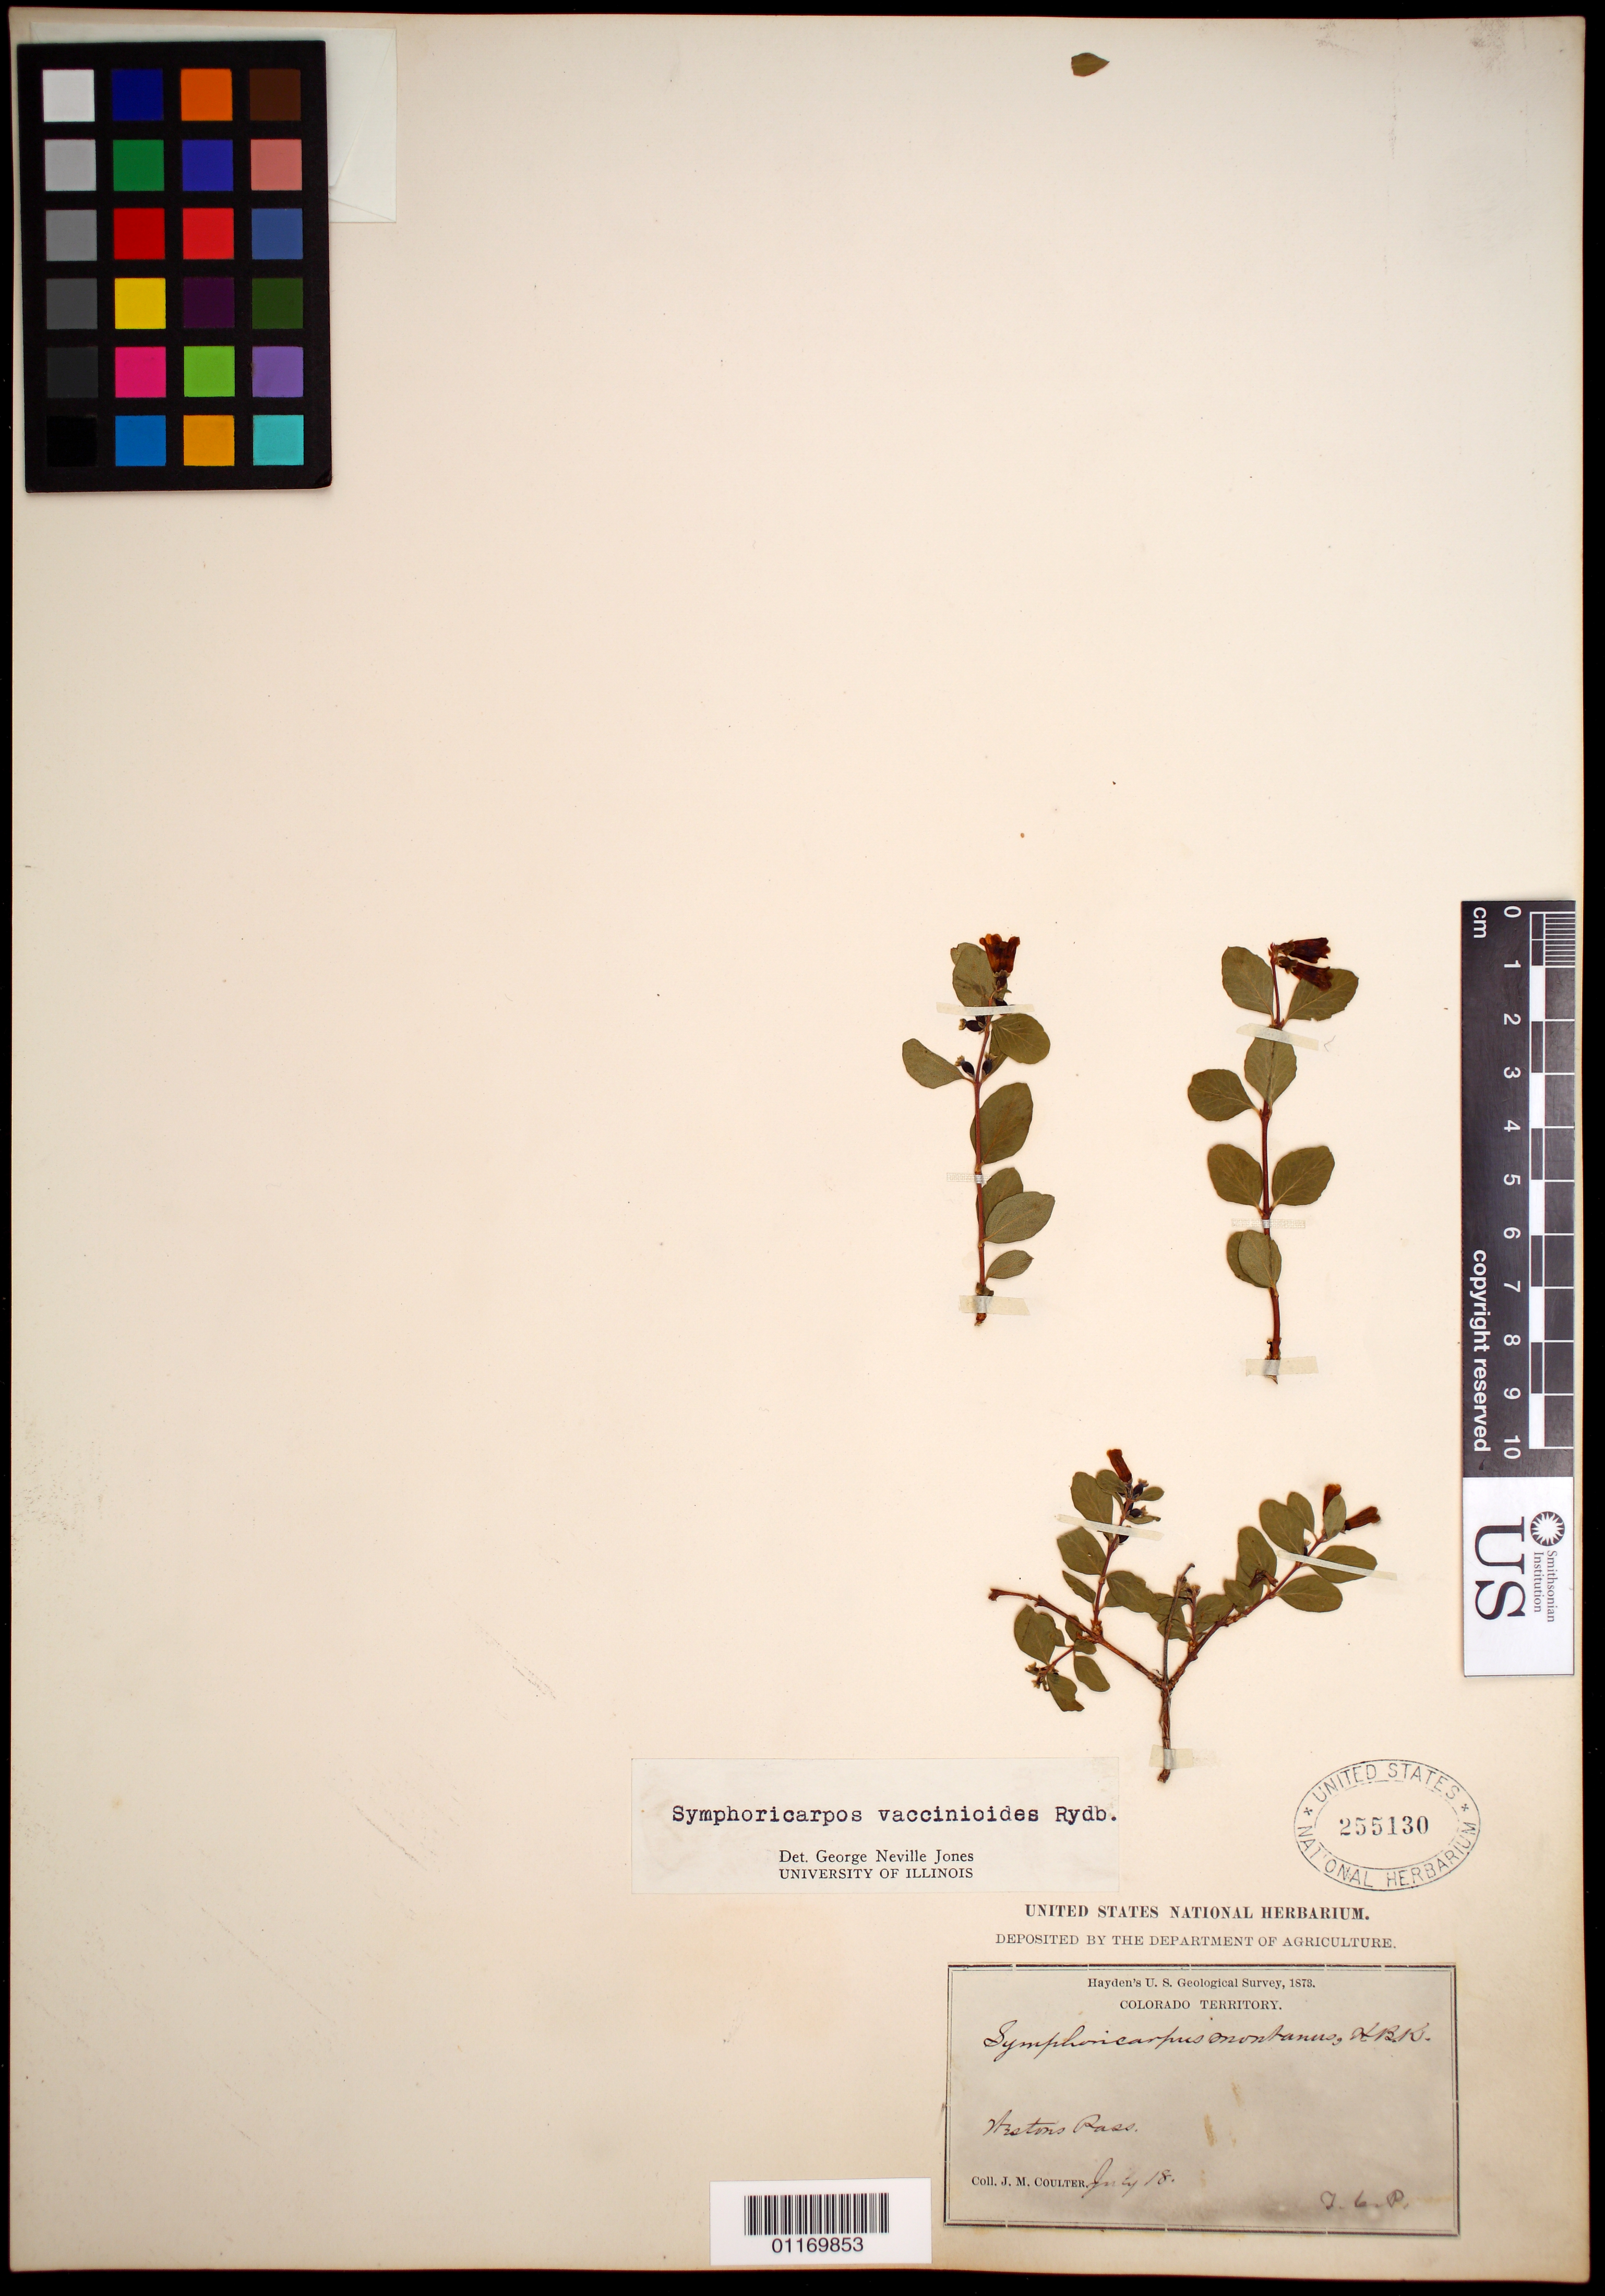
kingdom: Plantae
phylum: Tracheophyta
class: Magnoliopsida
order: Dipsacales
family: Caprifoliaceae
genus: Symphoricarpos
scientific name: Symphoricarpos vaccinioides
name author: Rydb.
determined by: Jones, G. N.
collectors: J. M. Coulter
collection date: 1873-07-18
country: United States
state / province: Colorado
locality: Weston's Pass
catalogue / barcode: US 255130